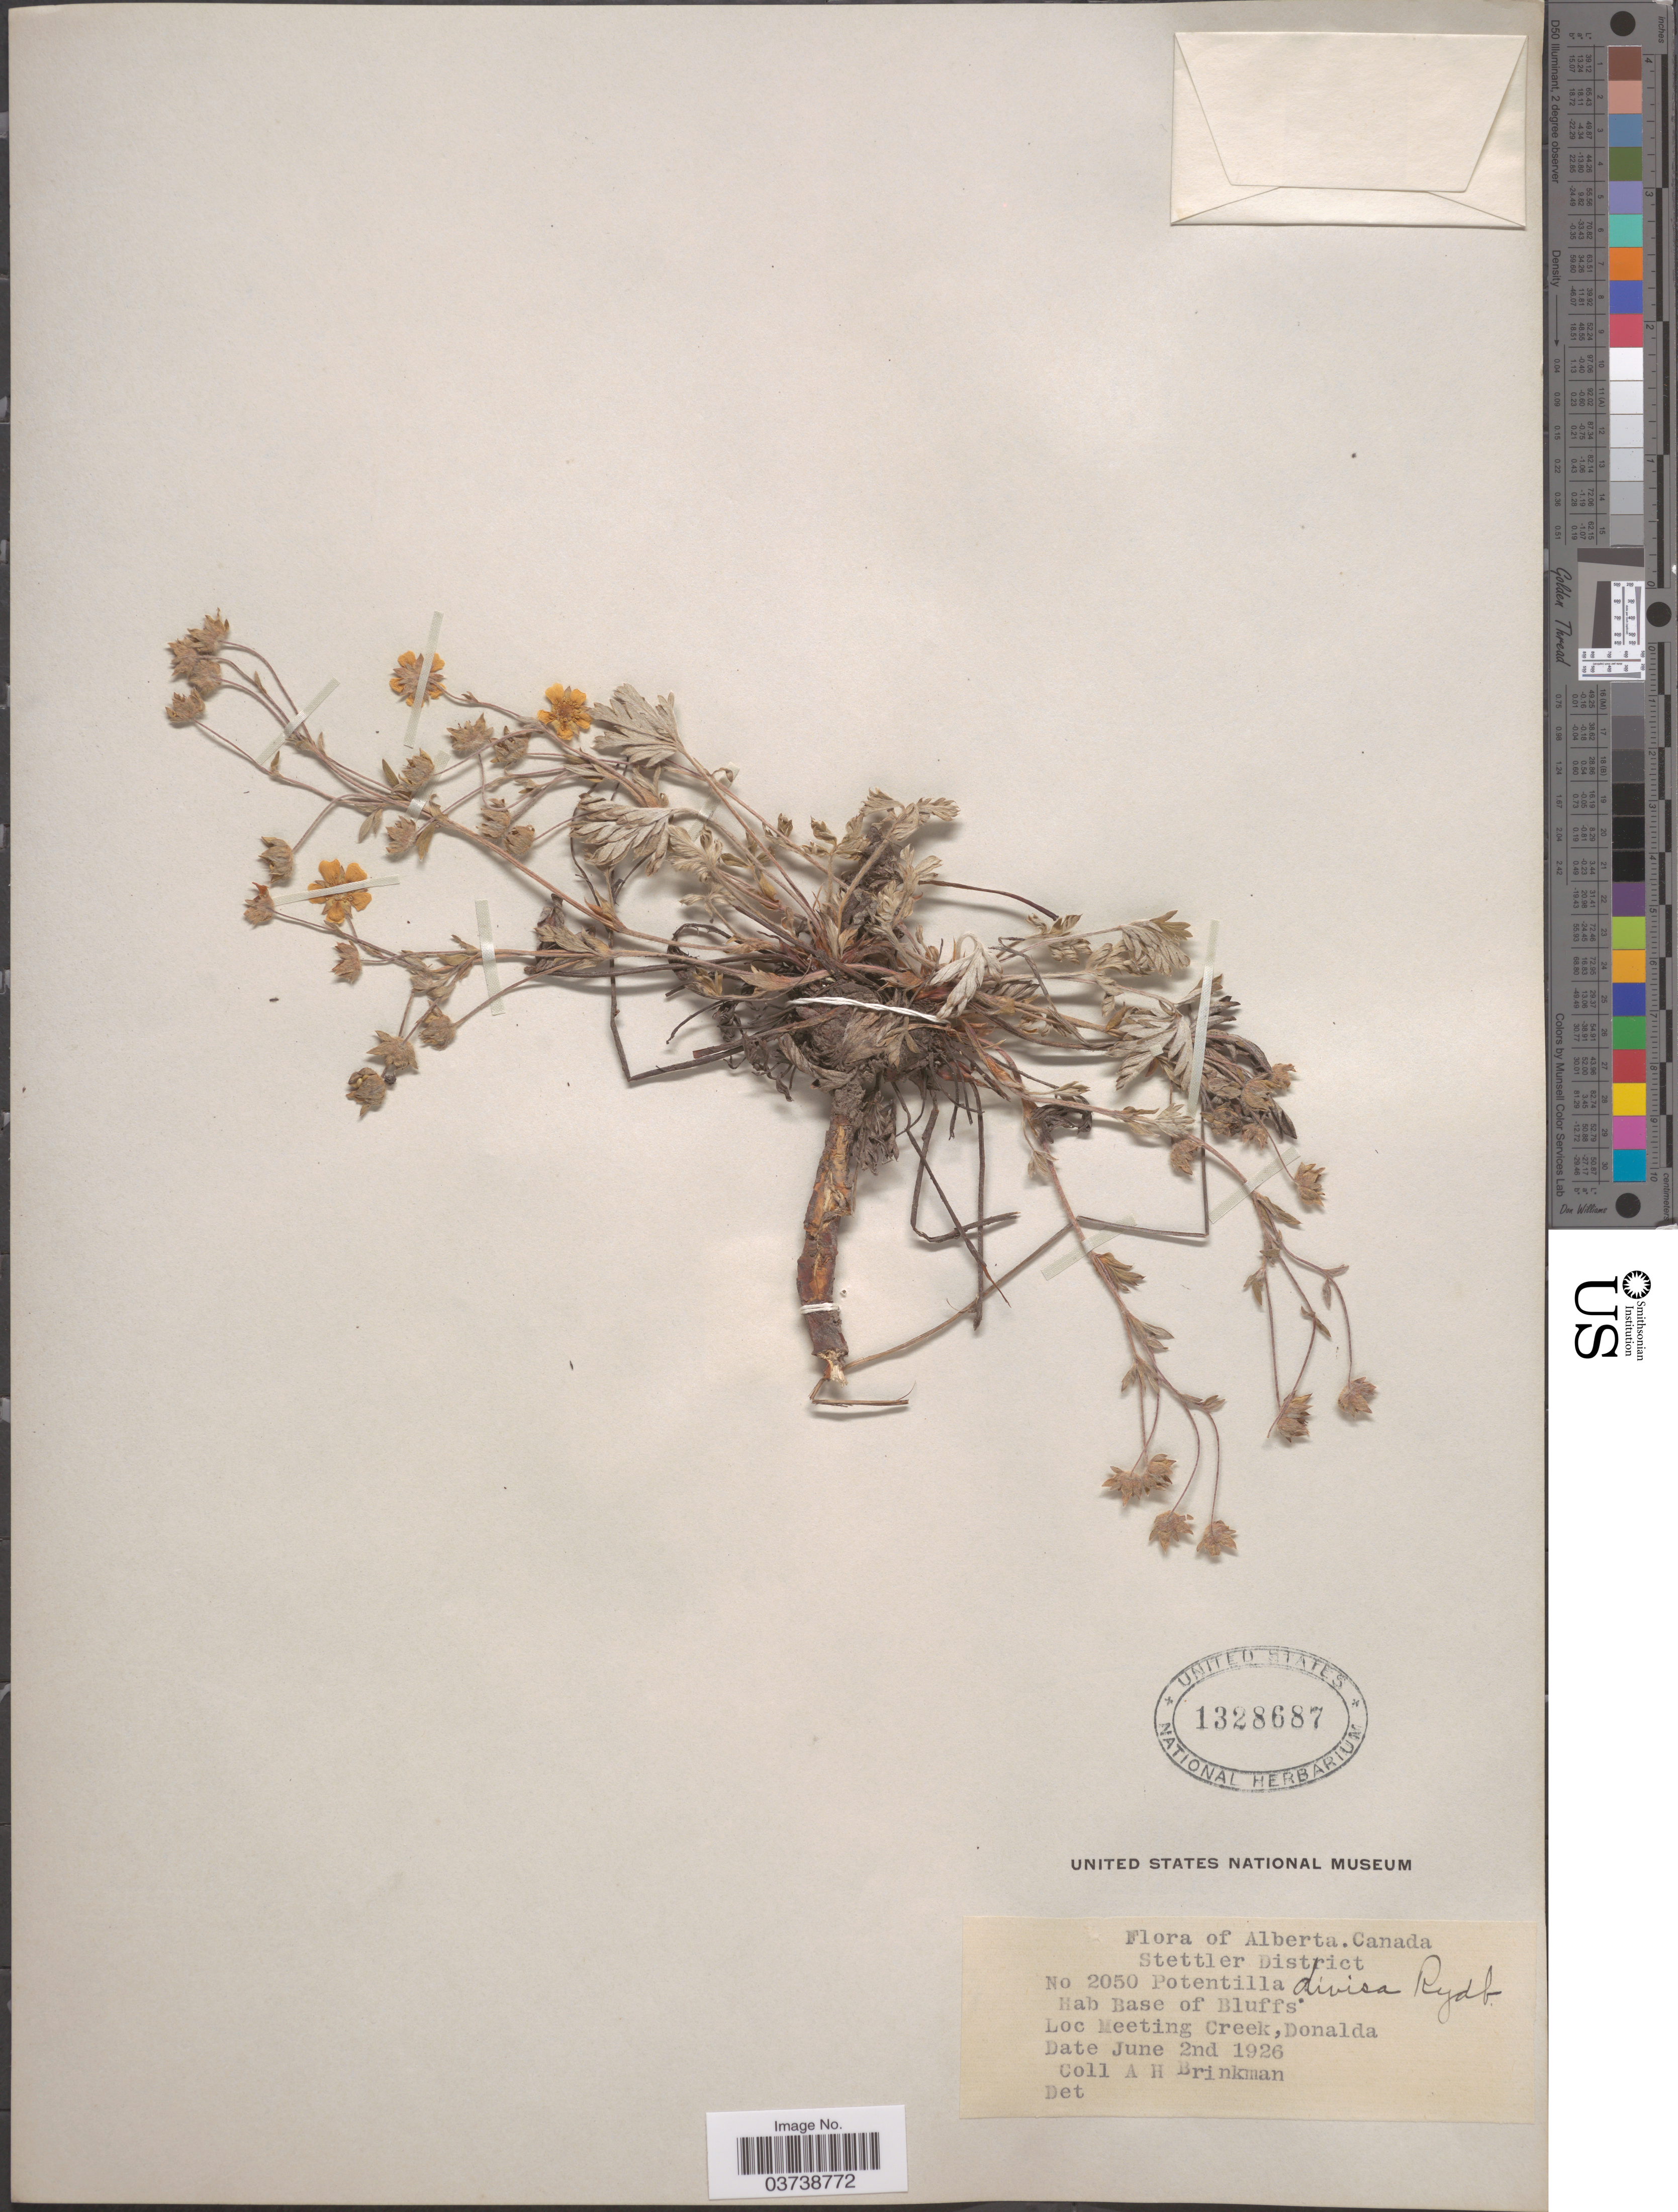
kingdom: Plantae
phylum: Tracheophyta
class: Magnoliopsida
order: Rosales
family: Rosaceae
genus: Potentilla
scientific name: Potentilla concinna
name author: Richardson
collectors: A. Brinkman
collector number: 2050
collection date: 1926-06-02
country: Canada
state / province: Alberta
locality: Stettler District. Base of Bluffs. Meeting Creek, Donalda.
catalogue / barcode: US 1328687